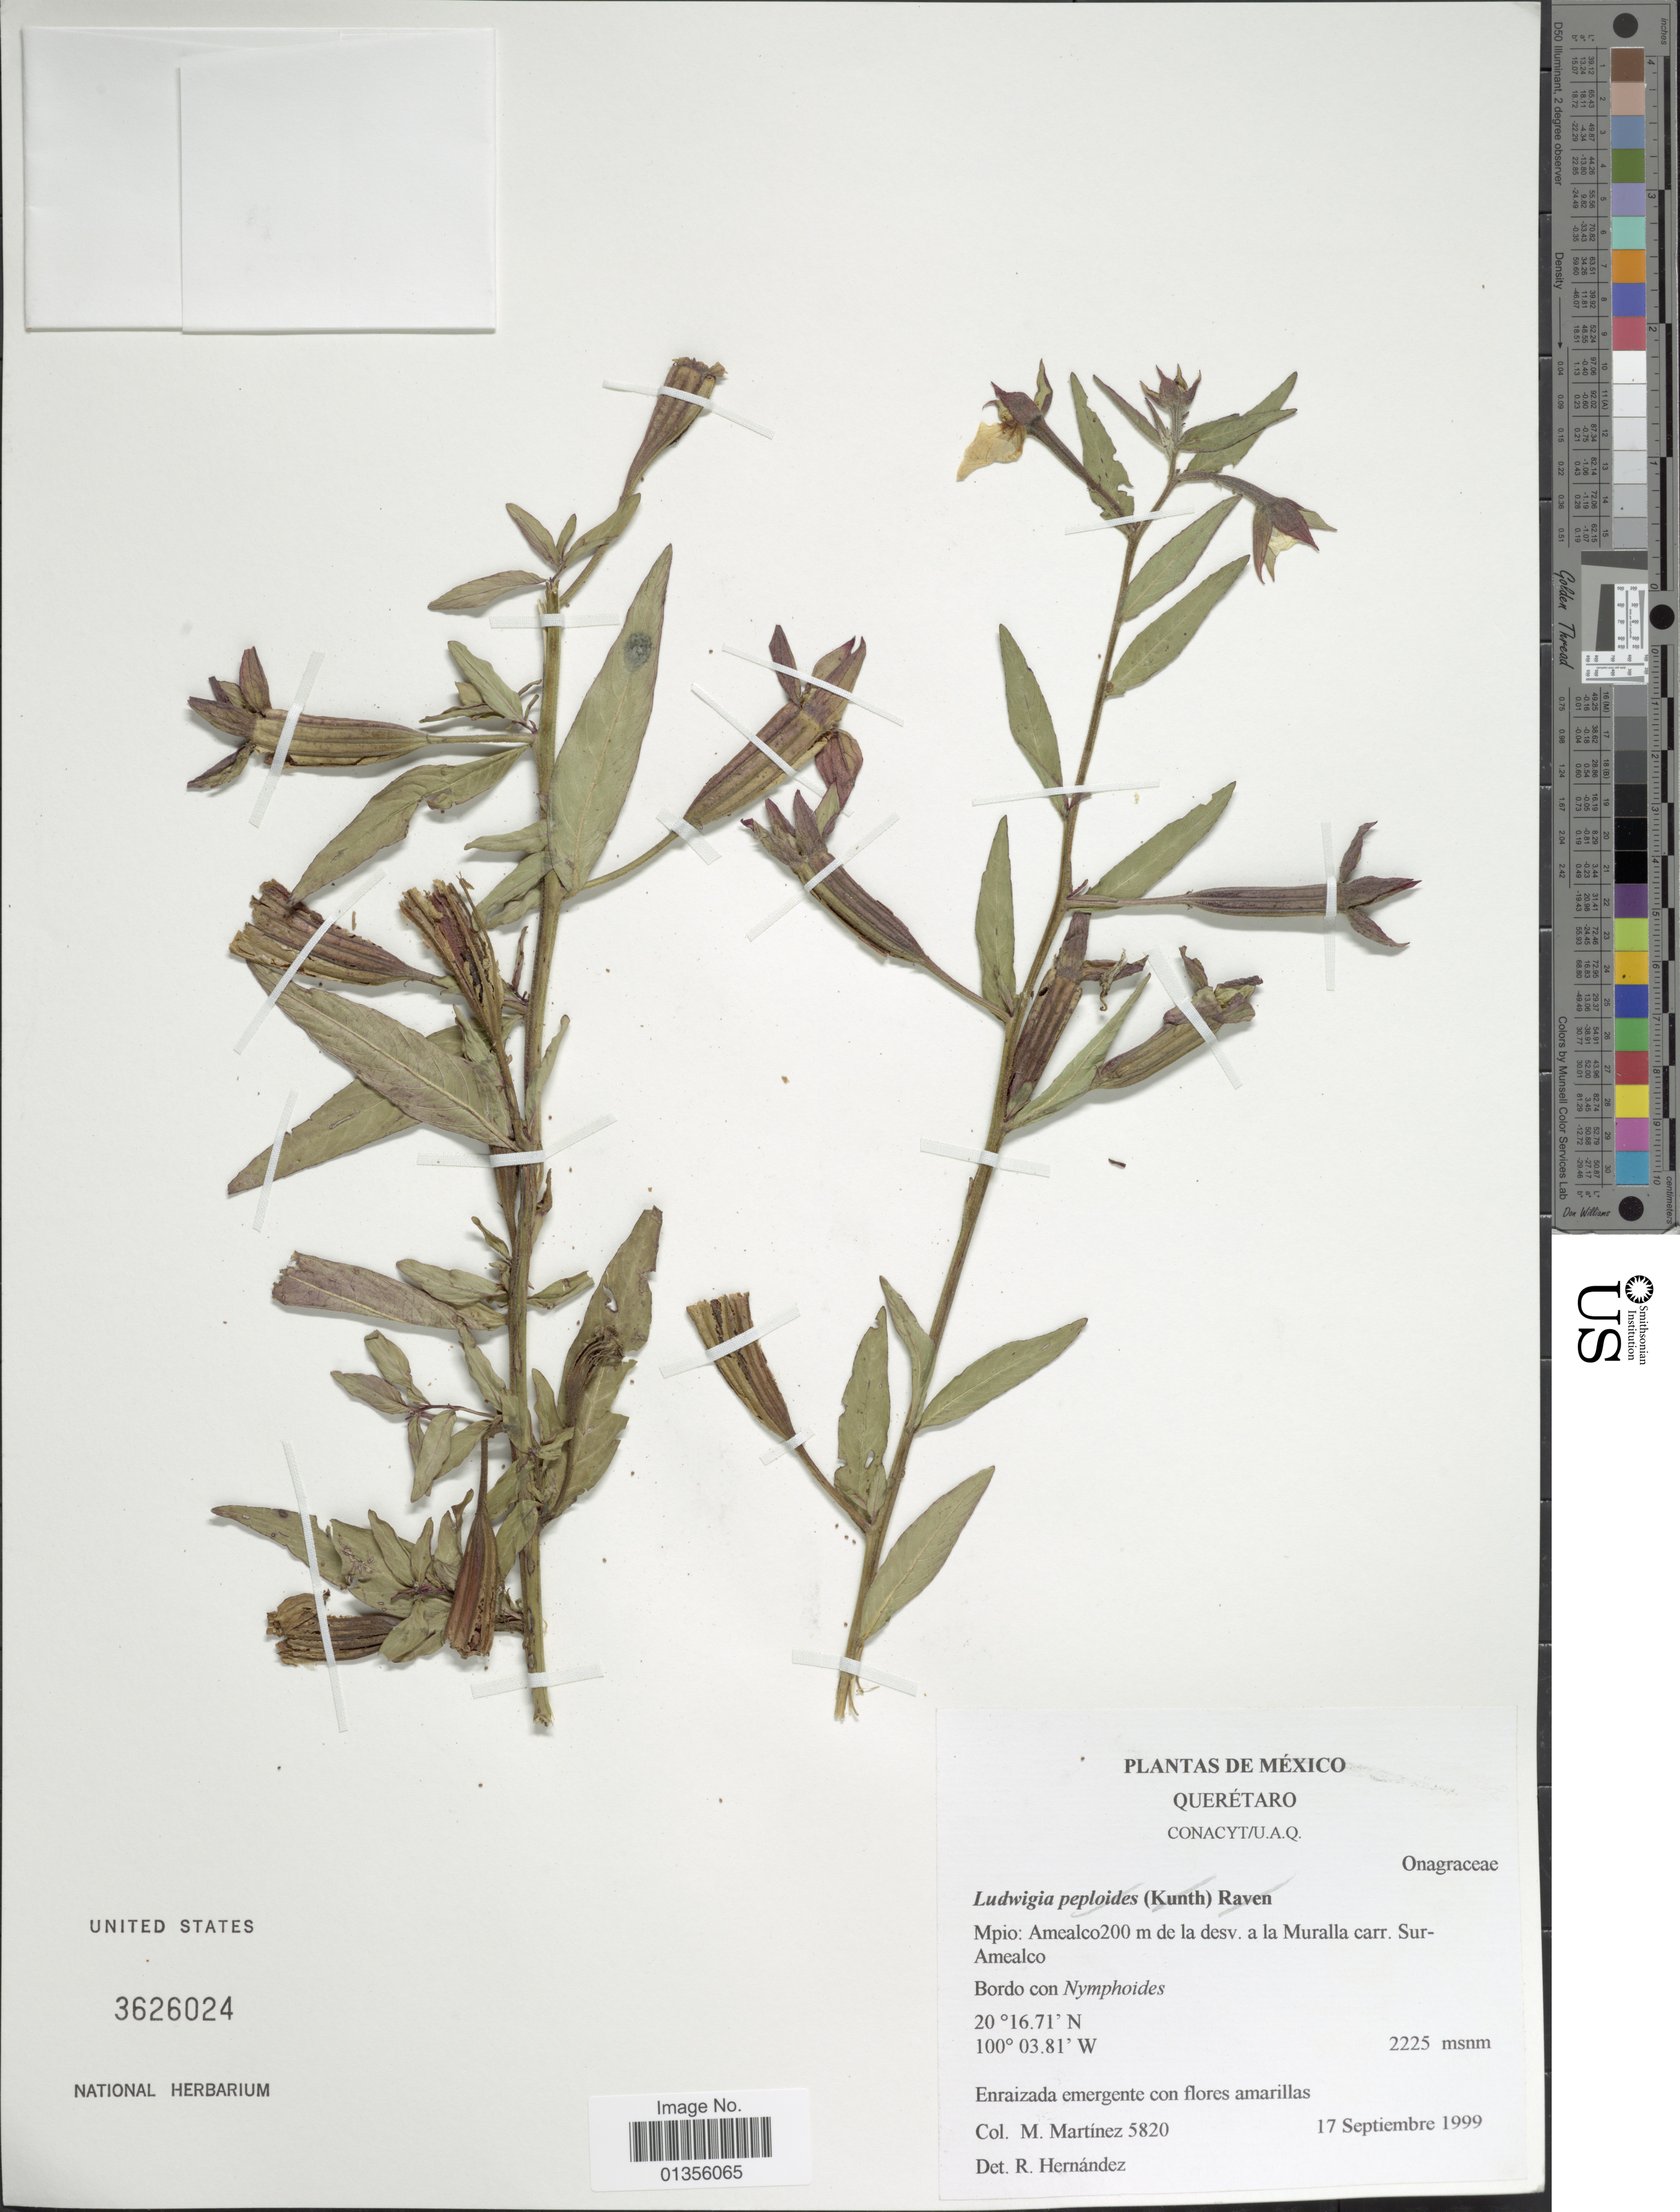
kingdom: Plantae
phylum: Tracheophyta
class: Magnoliopsida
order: Myrtales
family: Onagraceae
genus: Ludwigia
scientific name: Ludwigia sp.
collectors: M. Martinez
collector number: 5820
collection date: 1999-09-17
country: Mexico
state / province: Querétaro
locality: Conacyt/U.A.Q. Mpio: Amealco 200m de la desv. a la Muralla carr. Sur-Amealco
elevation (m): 2225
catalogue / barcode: US 3626024